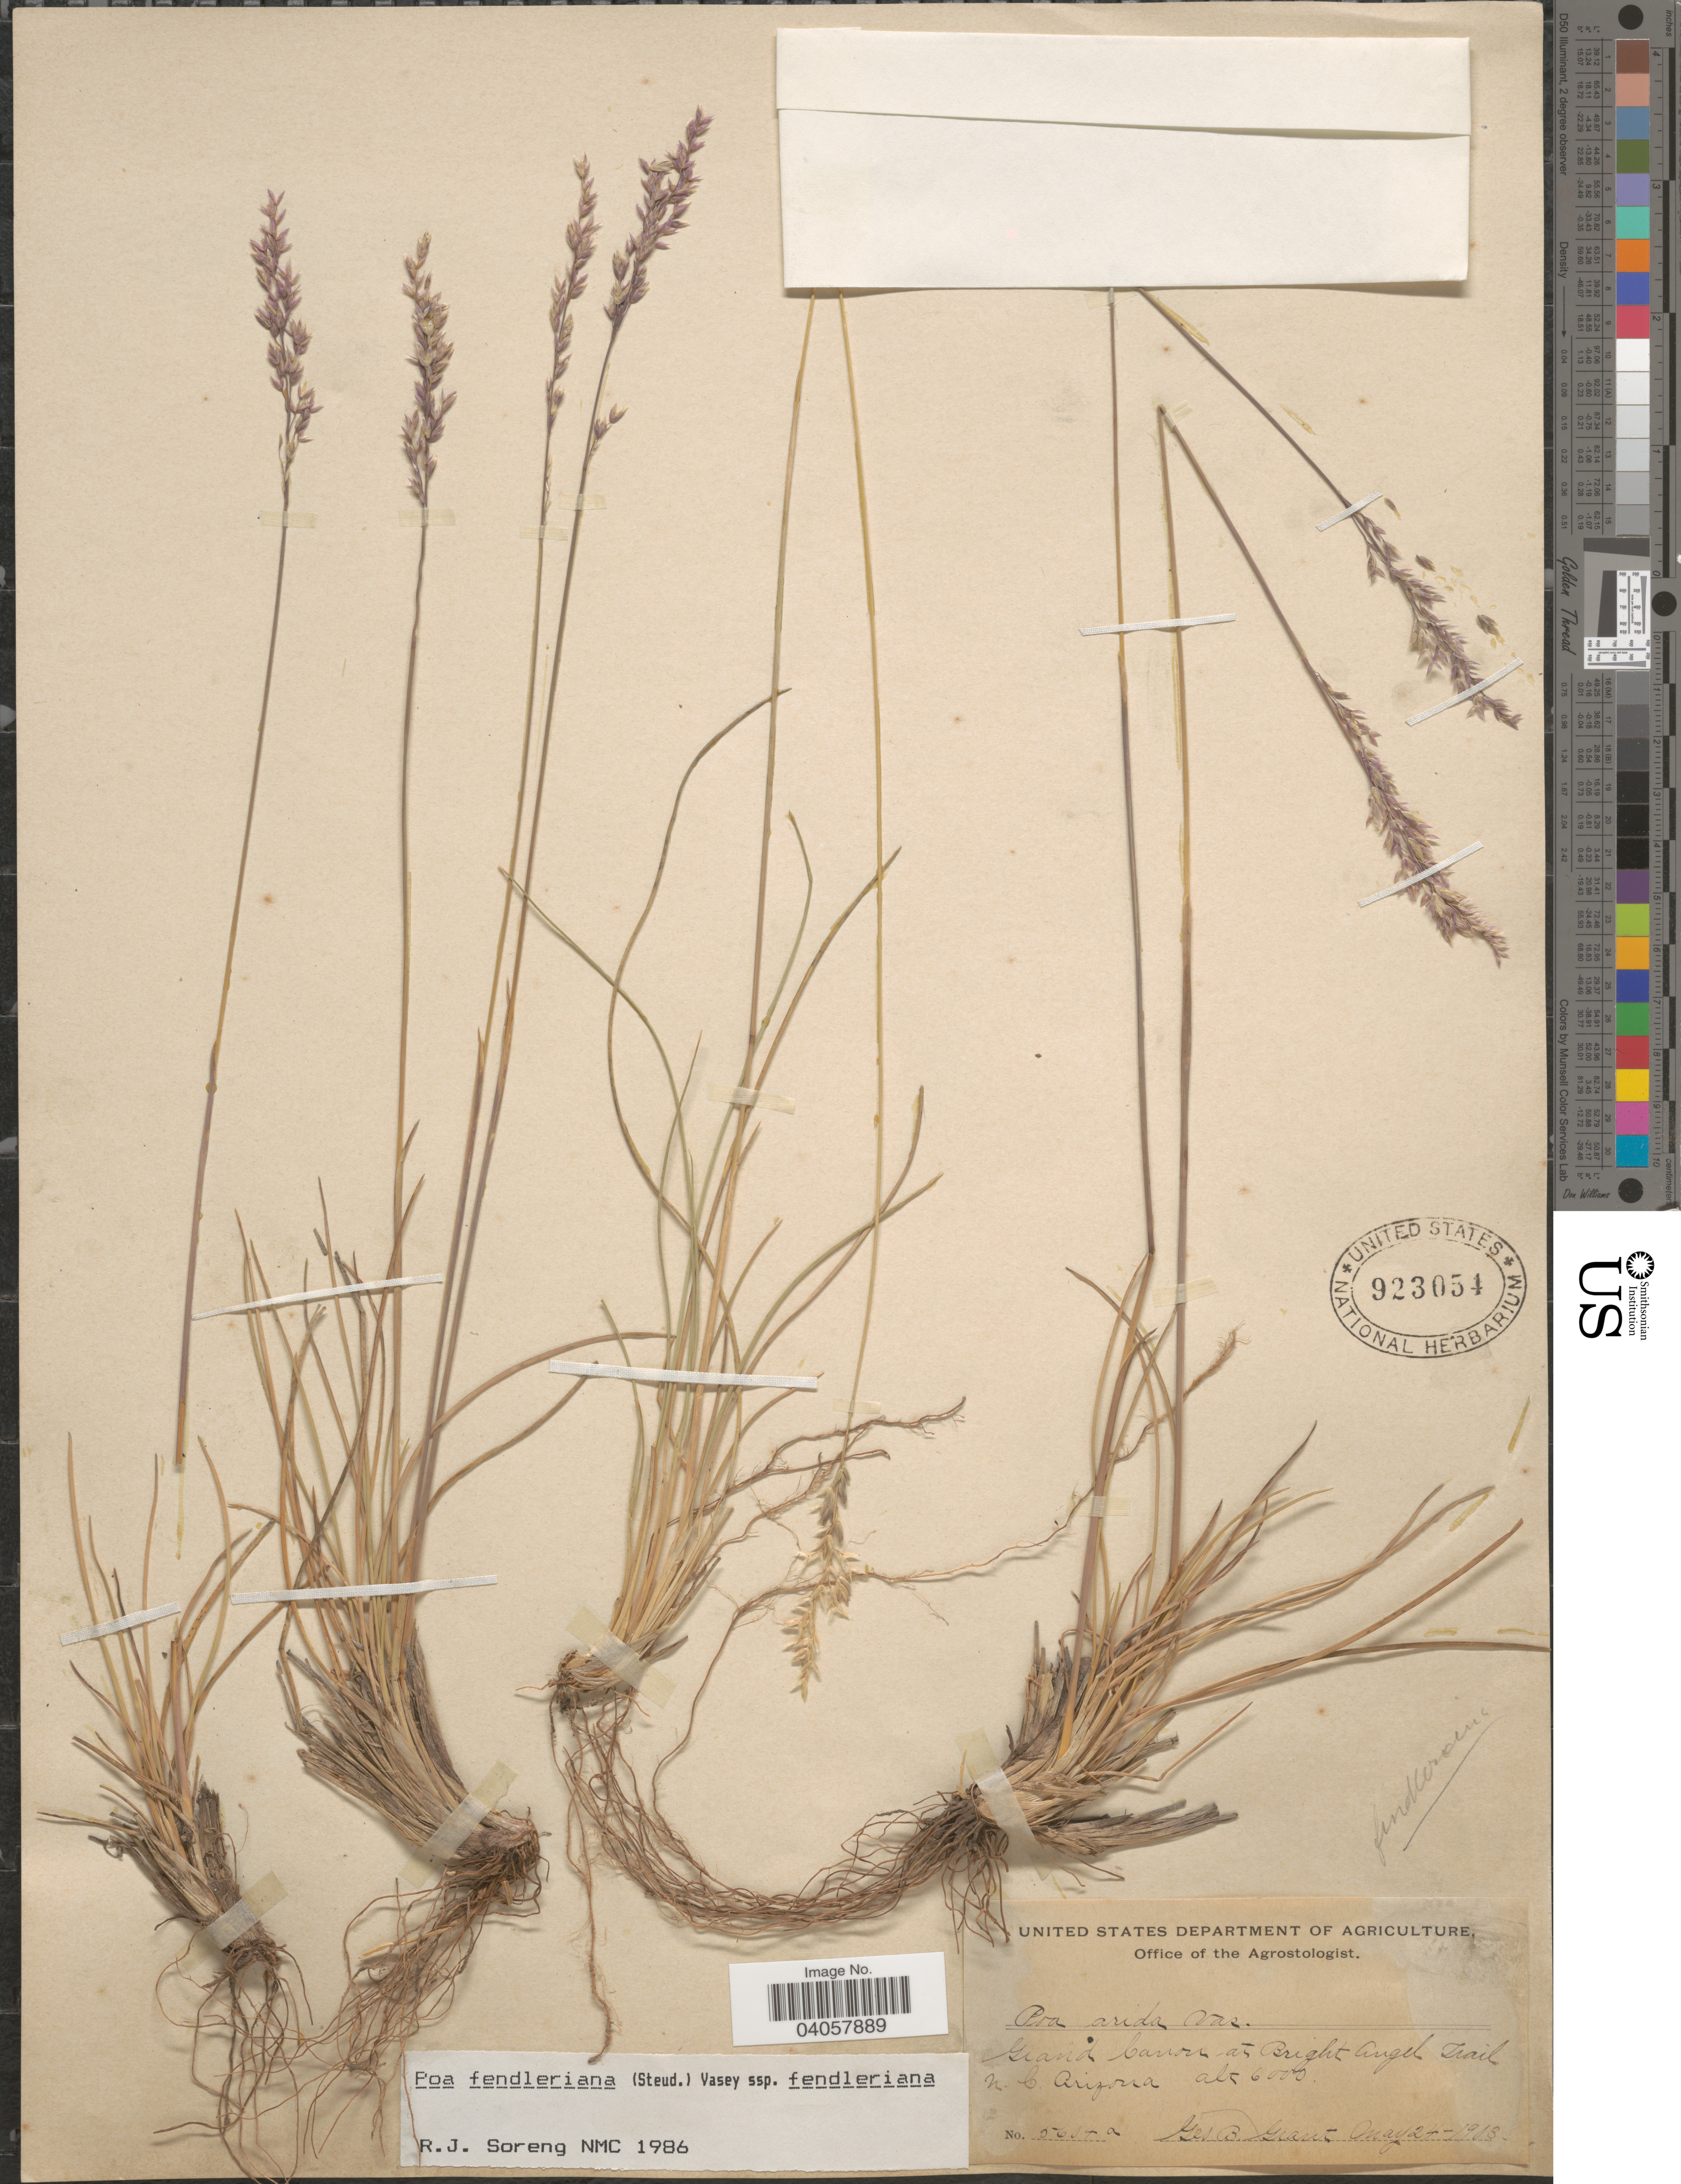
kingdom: Plantae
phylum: Tracheophyta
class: Liliopsida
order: Poales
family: Poaceae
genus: Poa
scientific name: Poa fendleriana subsp. fendleriana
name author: (Steud.) Vasey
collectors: G. Grant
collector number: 5604a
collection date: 1903-05-24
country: United States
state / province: Arizona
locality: Grand Canon at Bright Angel Trail n.c. Arizona.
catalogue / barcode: US 923054